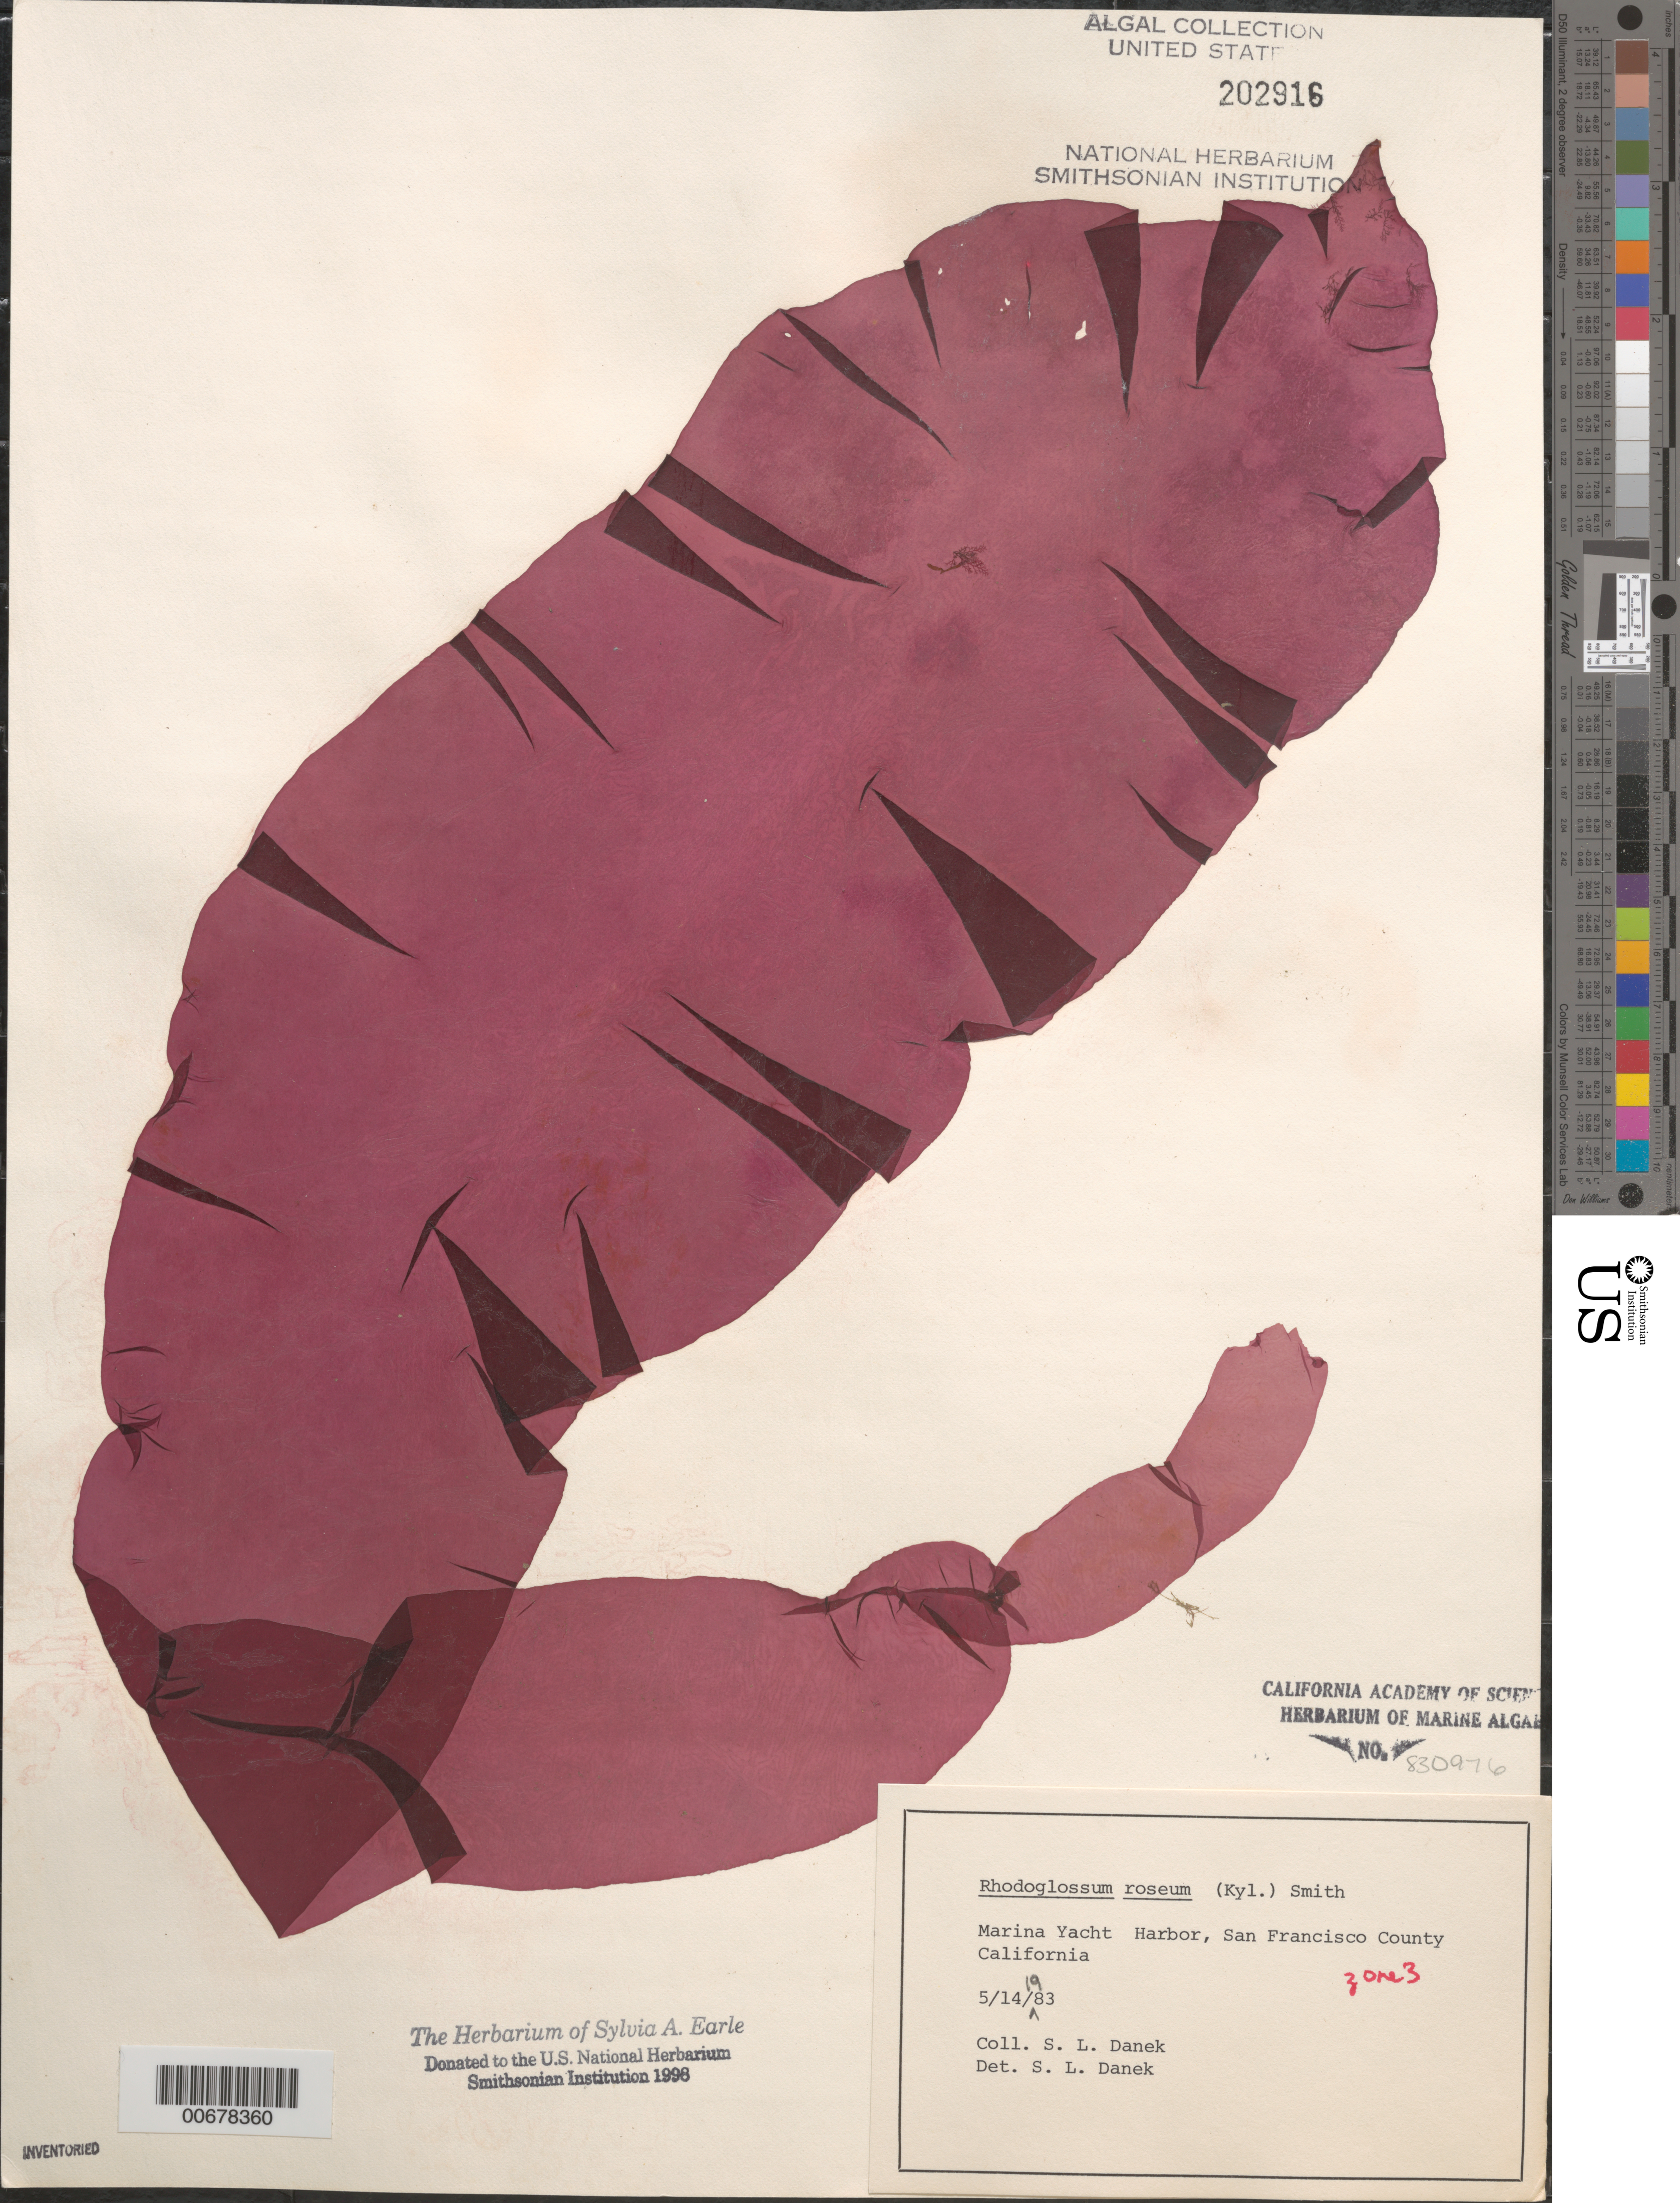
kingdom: Plantae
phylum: Rhodophyta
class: Florideophyceae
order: Gigartinales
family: Gigartinaceae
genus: Mazzaella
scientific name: Mazzaella rosea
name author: (Kylin) Fredericq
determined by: Algae name updating Project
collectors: S. Danek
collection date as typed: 14 May 1983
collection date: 1983-05-14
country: United States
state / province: California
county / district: San Francisco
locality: San Francisco, Marina Yacht Harbor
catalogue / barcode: US 202916